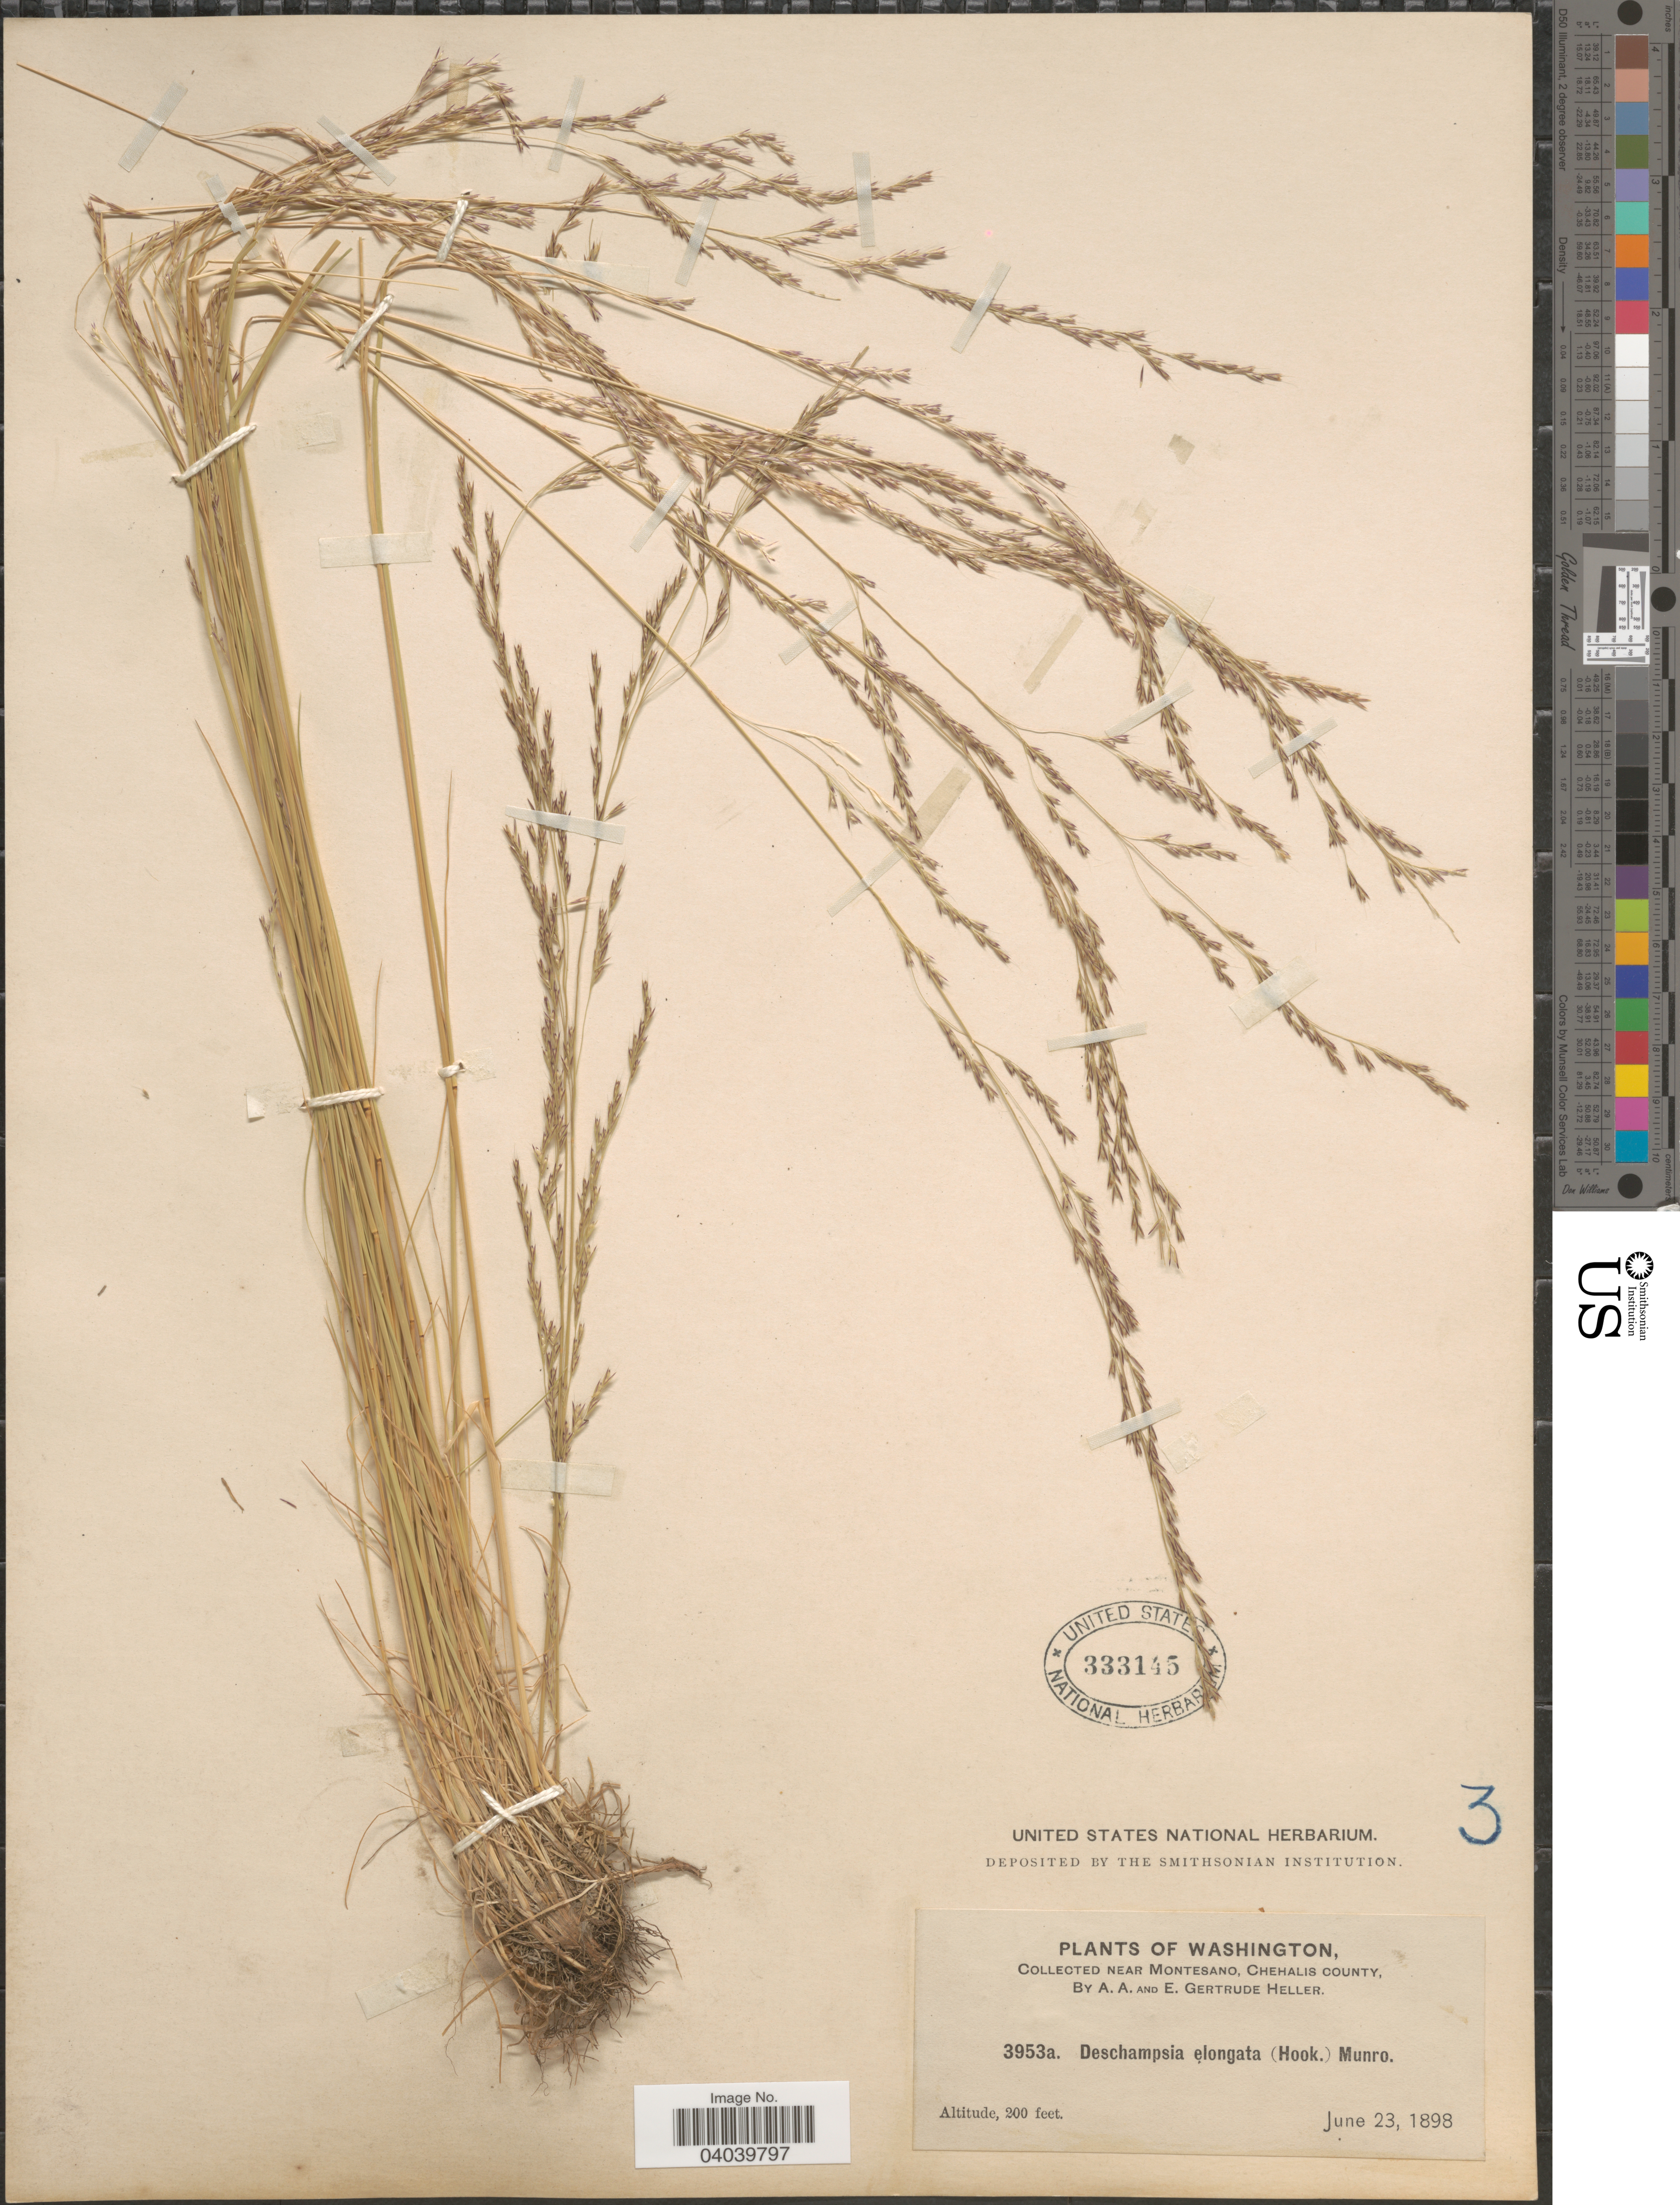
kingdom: Plantae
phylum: Tracheophyta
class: Liliopsida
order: Poales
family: Poaceae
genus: Deschampsia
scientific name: Deschampsia elongata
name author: (Hook.) Munro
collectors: A. A. Heller & E. G. Heller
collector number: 3953a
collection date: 1898-06-23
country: United States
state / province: Washington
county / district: Grays Harbor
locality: Near Montesano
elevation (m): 61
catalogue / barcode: US 333145